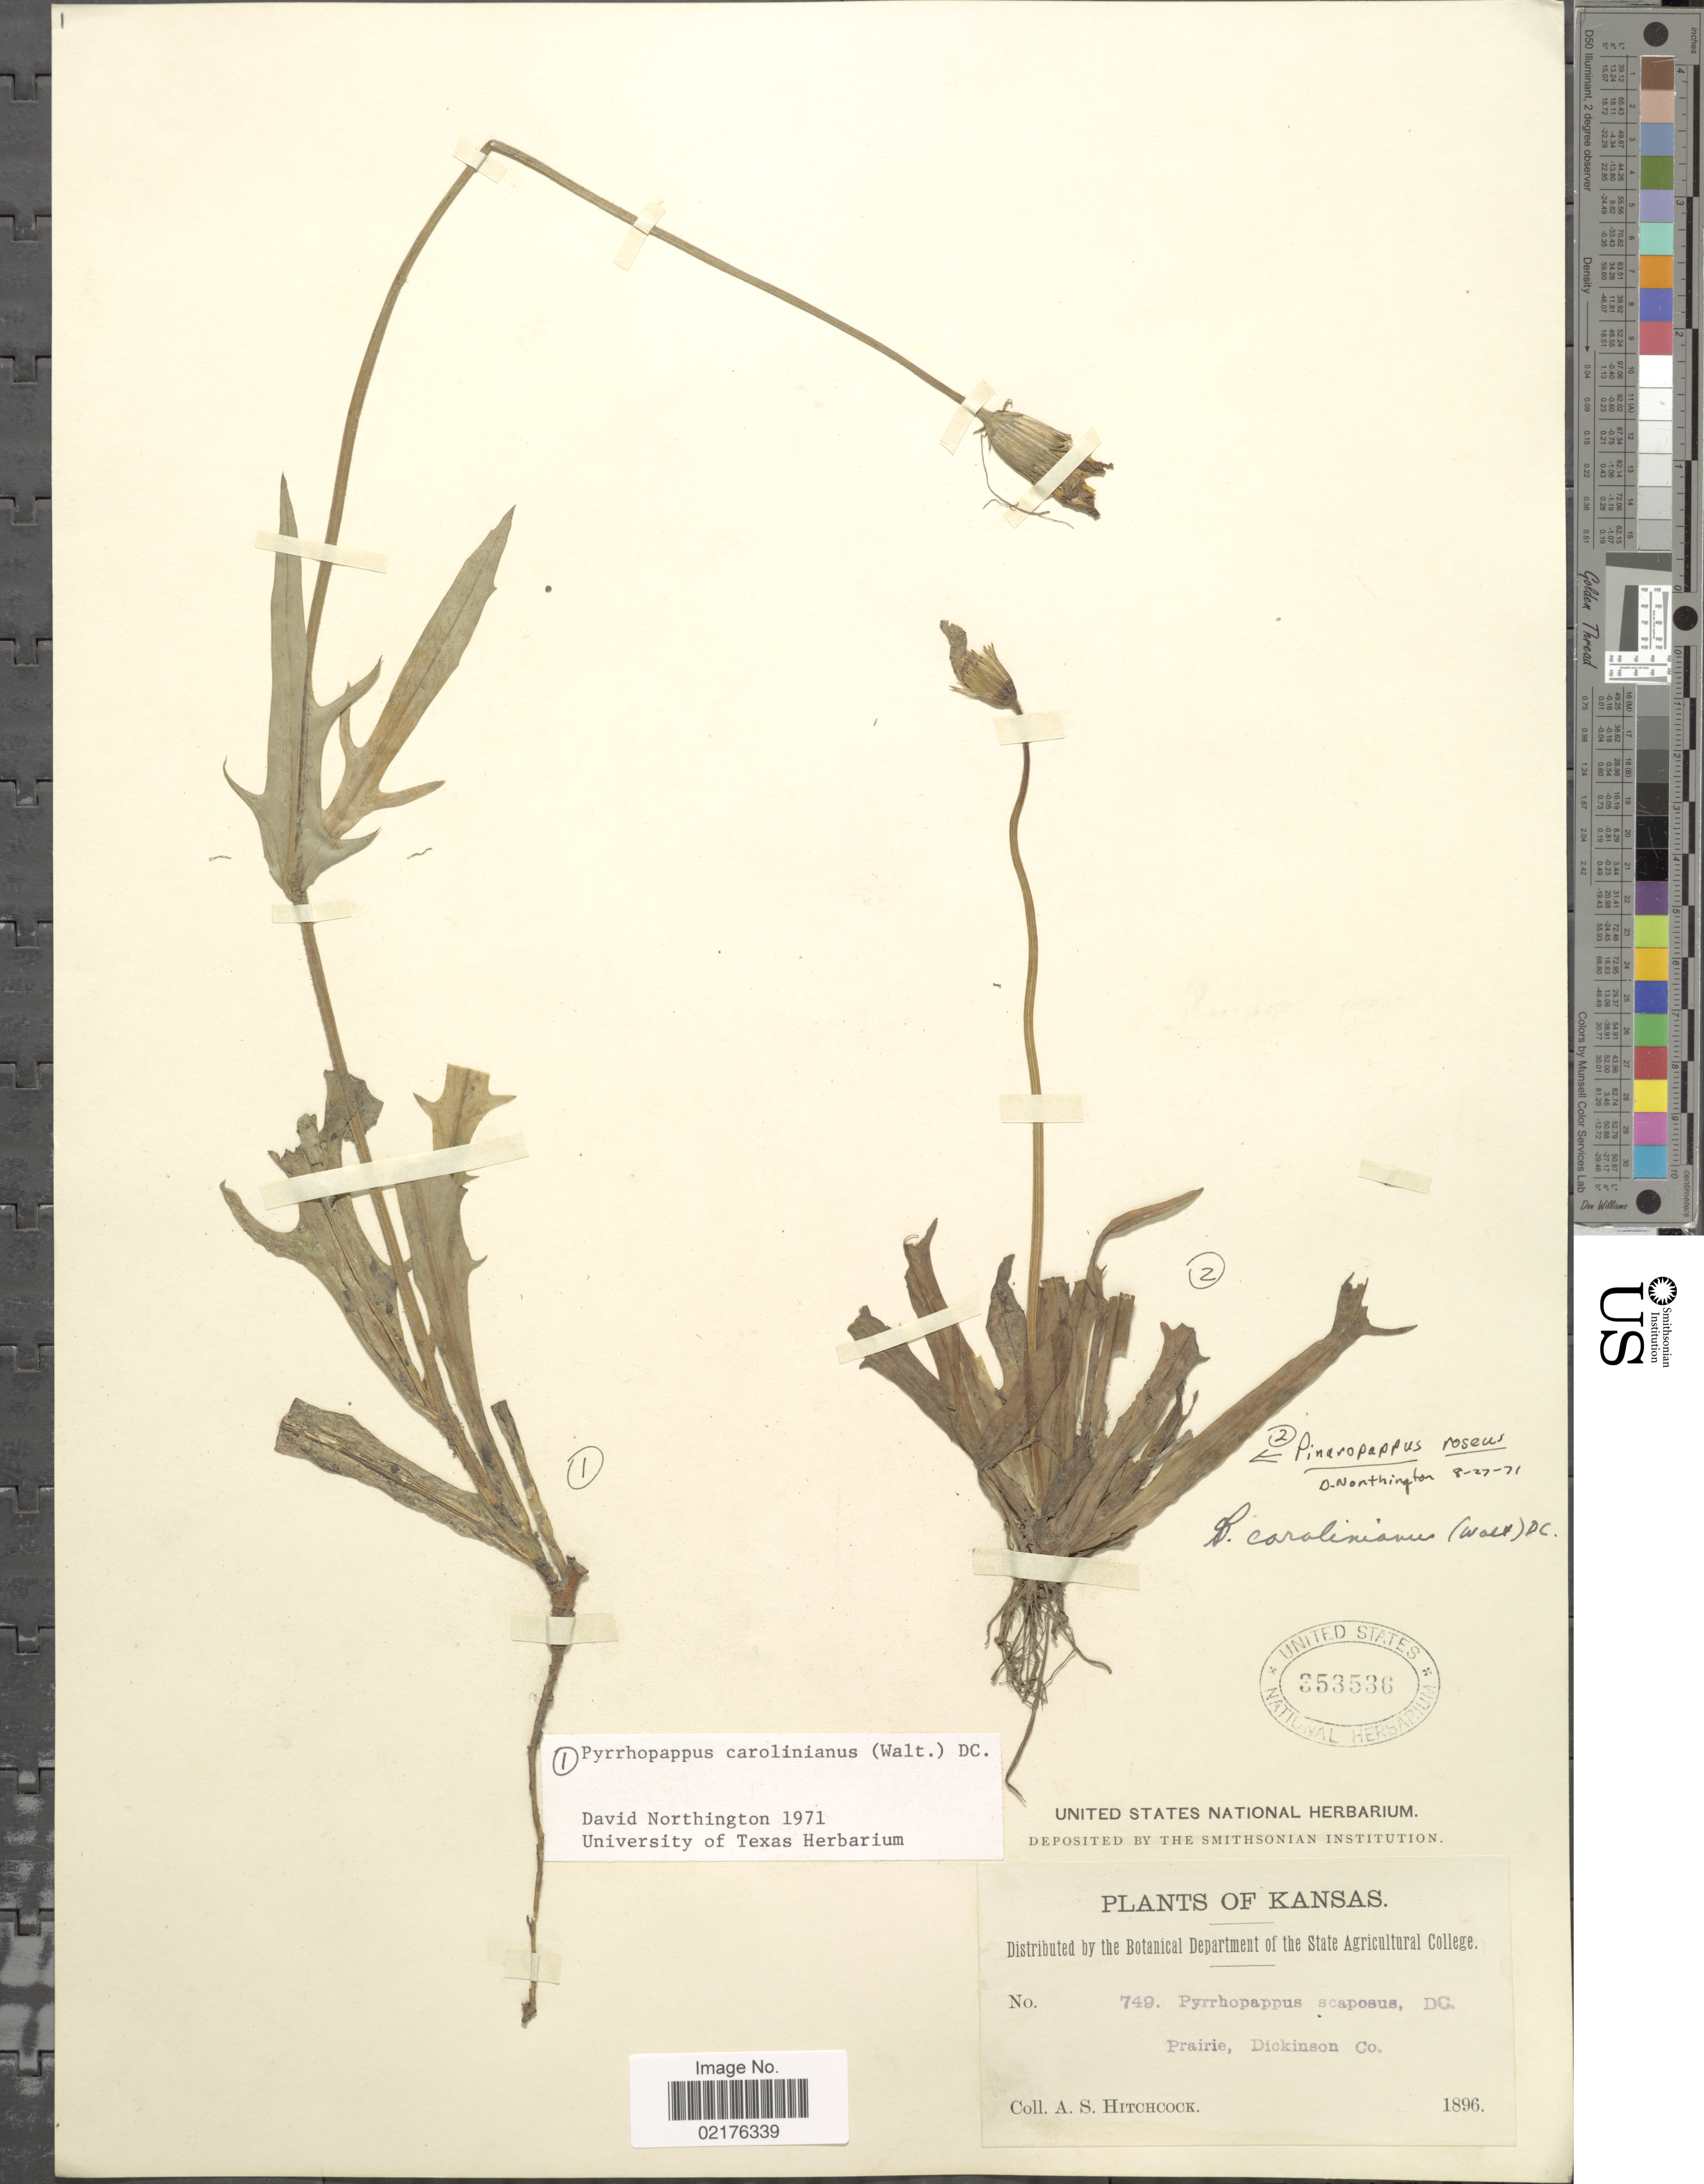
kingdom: Plantae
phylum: Tracheophyta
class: Magnoliopsida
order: Asterales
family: Asteraceae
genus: Pyrrhopappus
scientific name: Pyrrhopappus carolinianus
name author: (Walter) DC.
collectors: A. S. Hitchcock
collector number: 749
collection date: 1896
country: United States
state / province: Kansas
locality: Prairie, Dickinson Co.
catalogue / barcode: US 353536